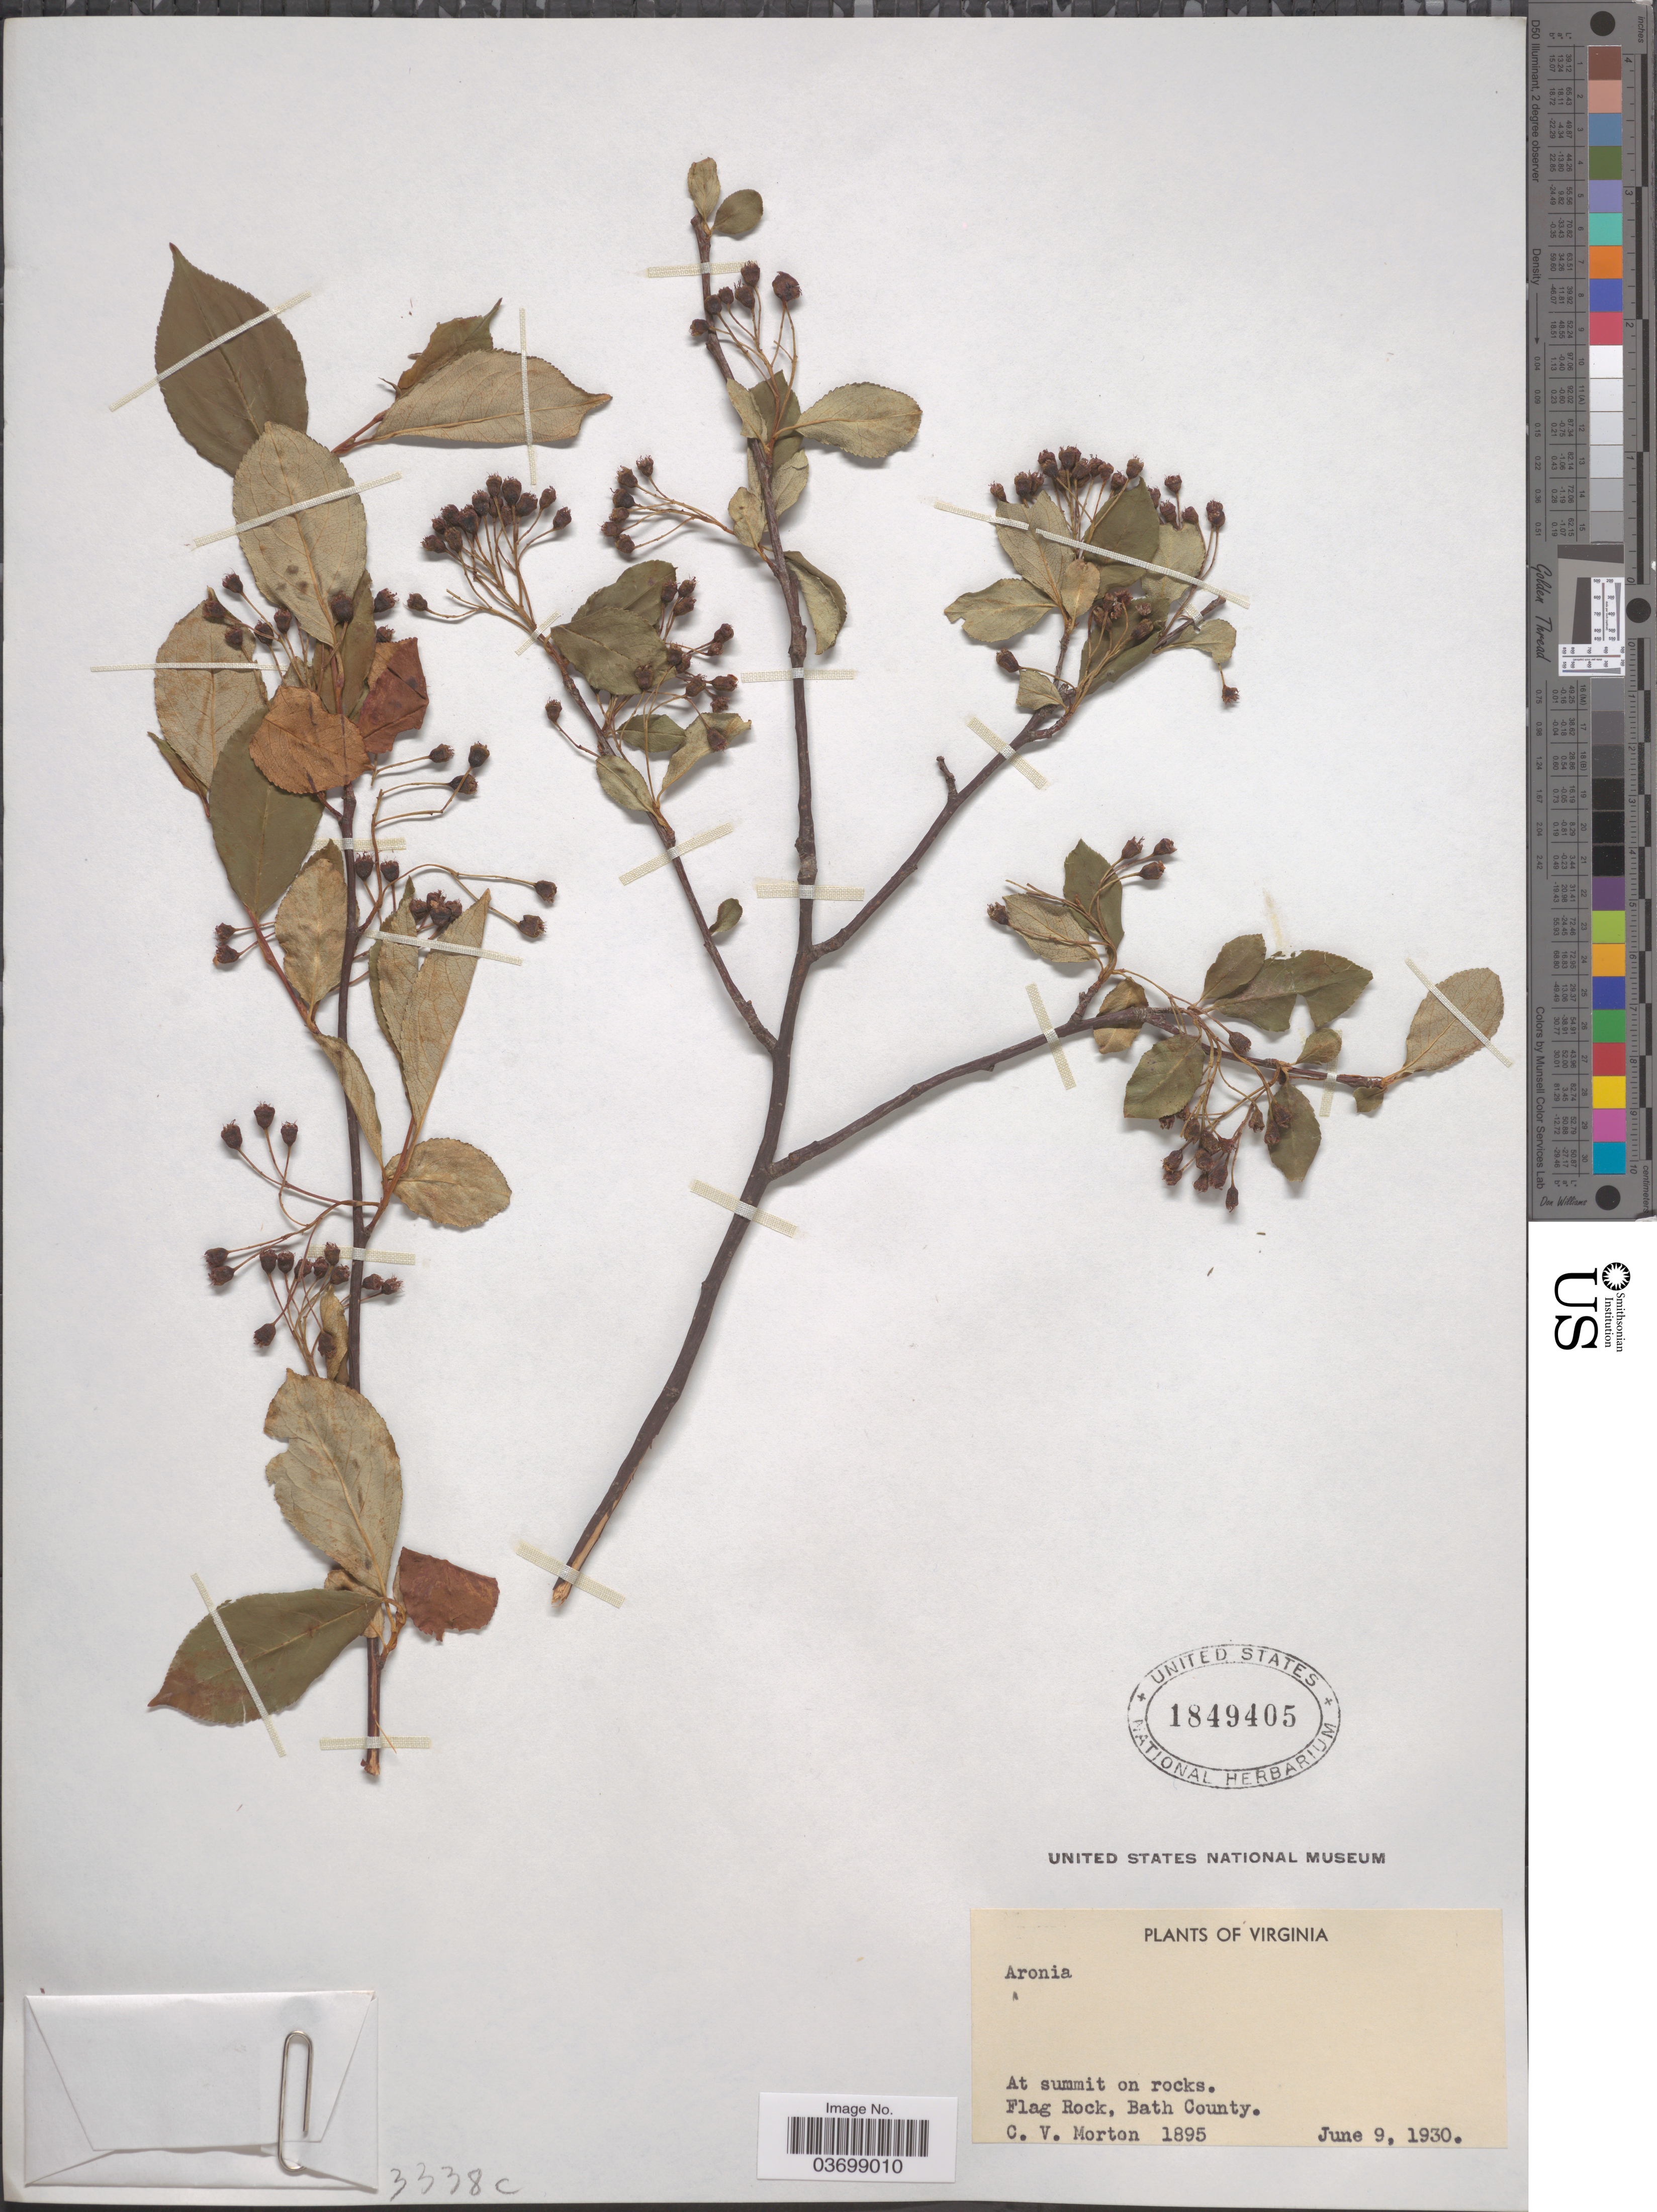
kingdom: Plantae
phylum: Tracheophyta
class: Magnoliopsida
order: Rosales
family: Rosaceae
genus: Aronia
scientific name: Aronia sp.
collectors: C. V. Morton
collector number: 1895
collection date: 1930-06-09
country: United States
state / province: Virginia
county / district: Bath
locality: Flag Rock, Bath County.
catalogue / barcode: US 1849405